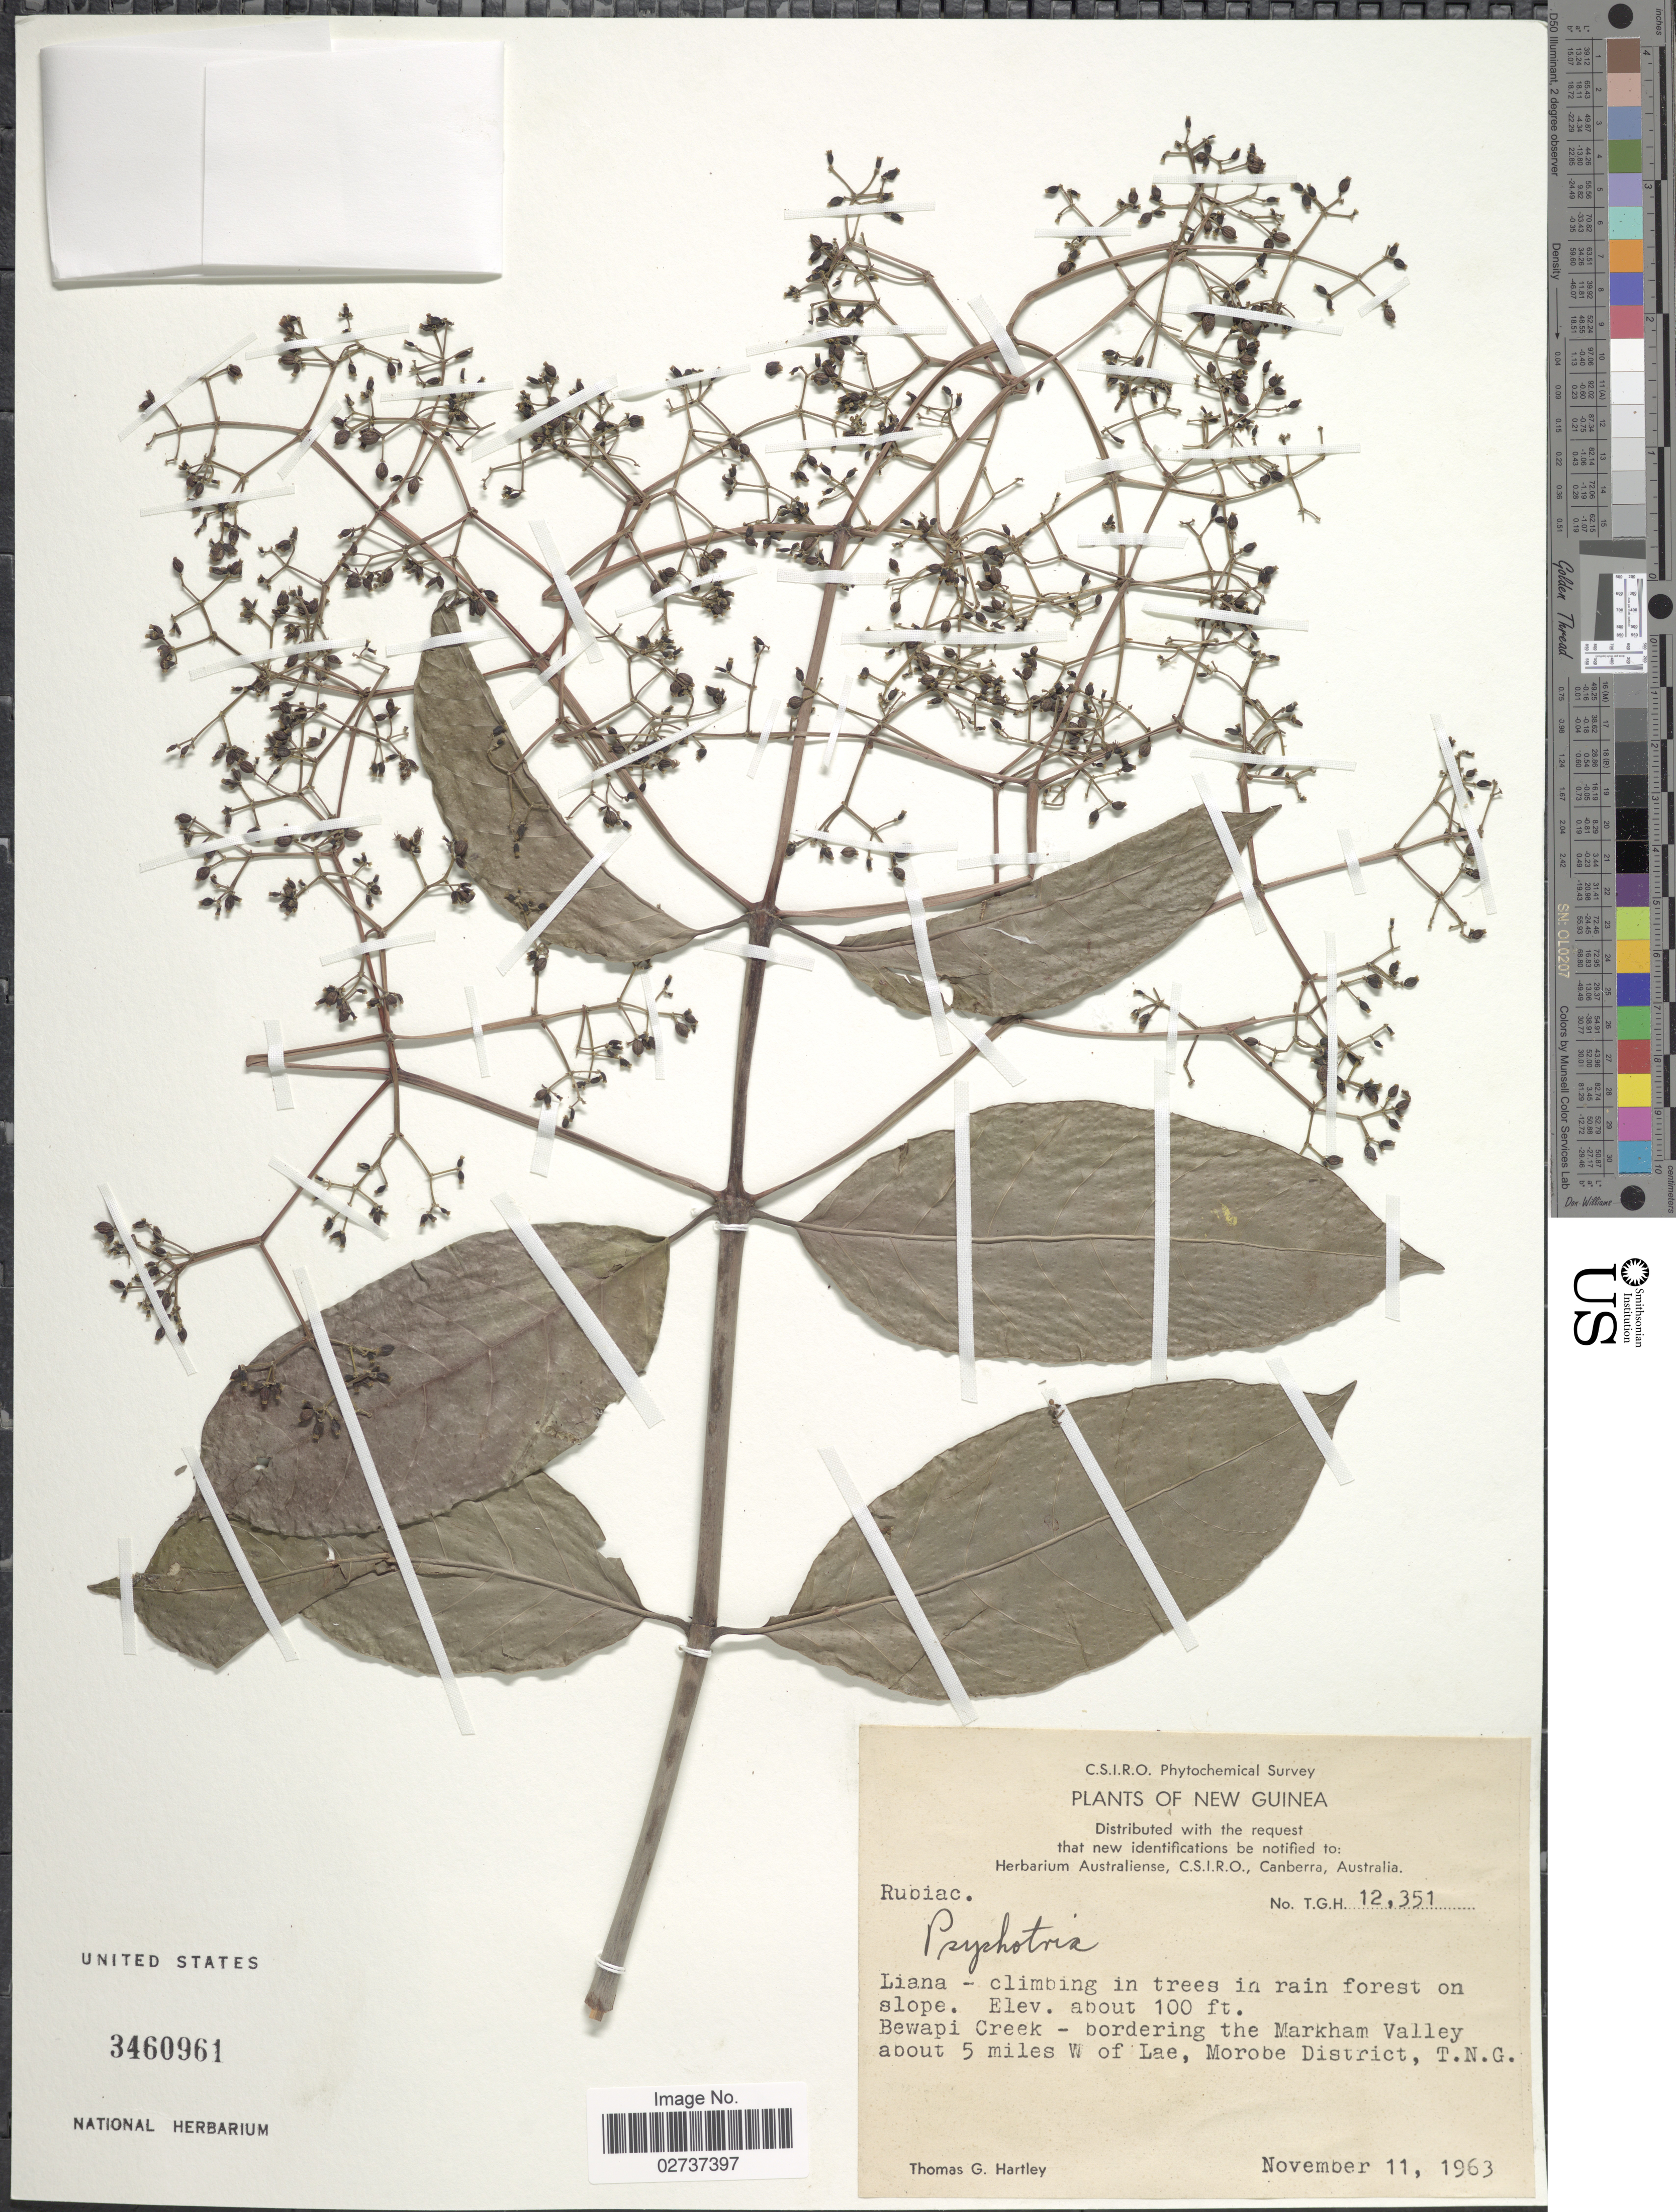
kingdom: Plantae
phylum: Tracheophyta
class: Magnoliopsida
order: Gentianales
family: Rubiaceae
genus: Psychotria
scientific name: Psychotria sp.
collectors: T. G. Hartley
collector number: T.G.H.12351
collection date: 1963-11-11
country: Papua New Guinea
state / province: Morobe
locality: New Guinea. Bewapi Creek - bordering the Markham Valley about 5 miles W of Lae, Morobe District, T.N.G.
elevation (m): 30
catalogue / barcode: US 3460961